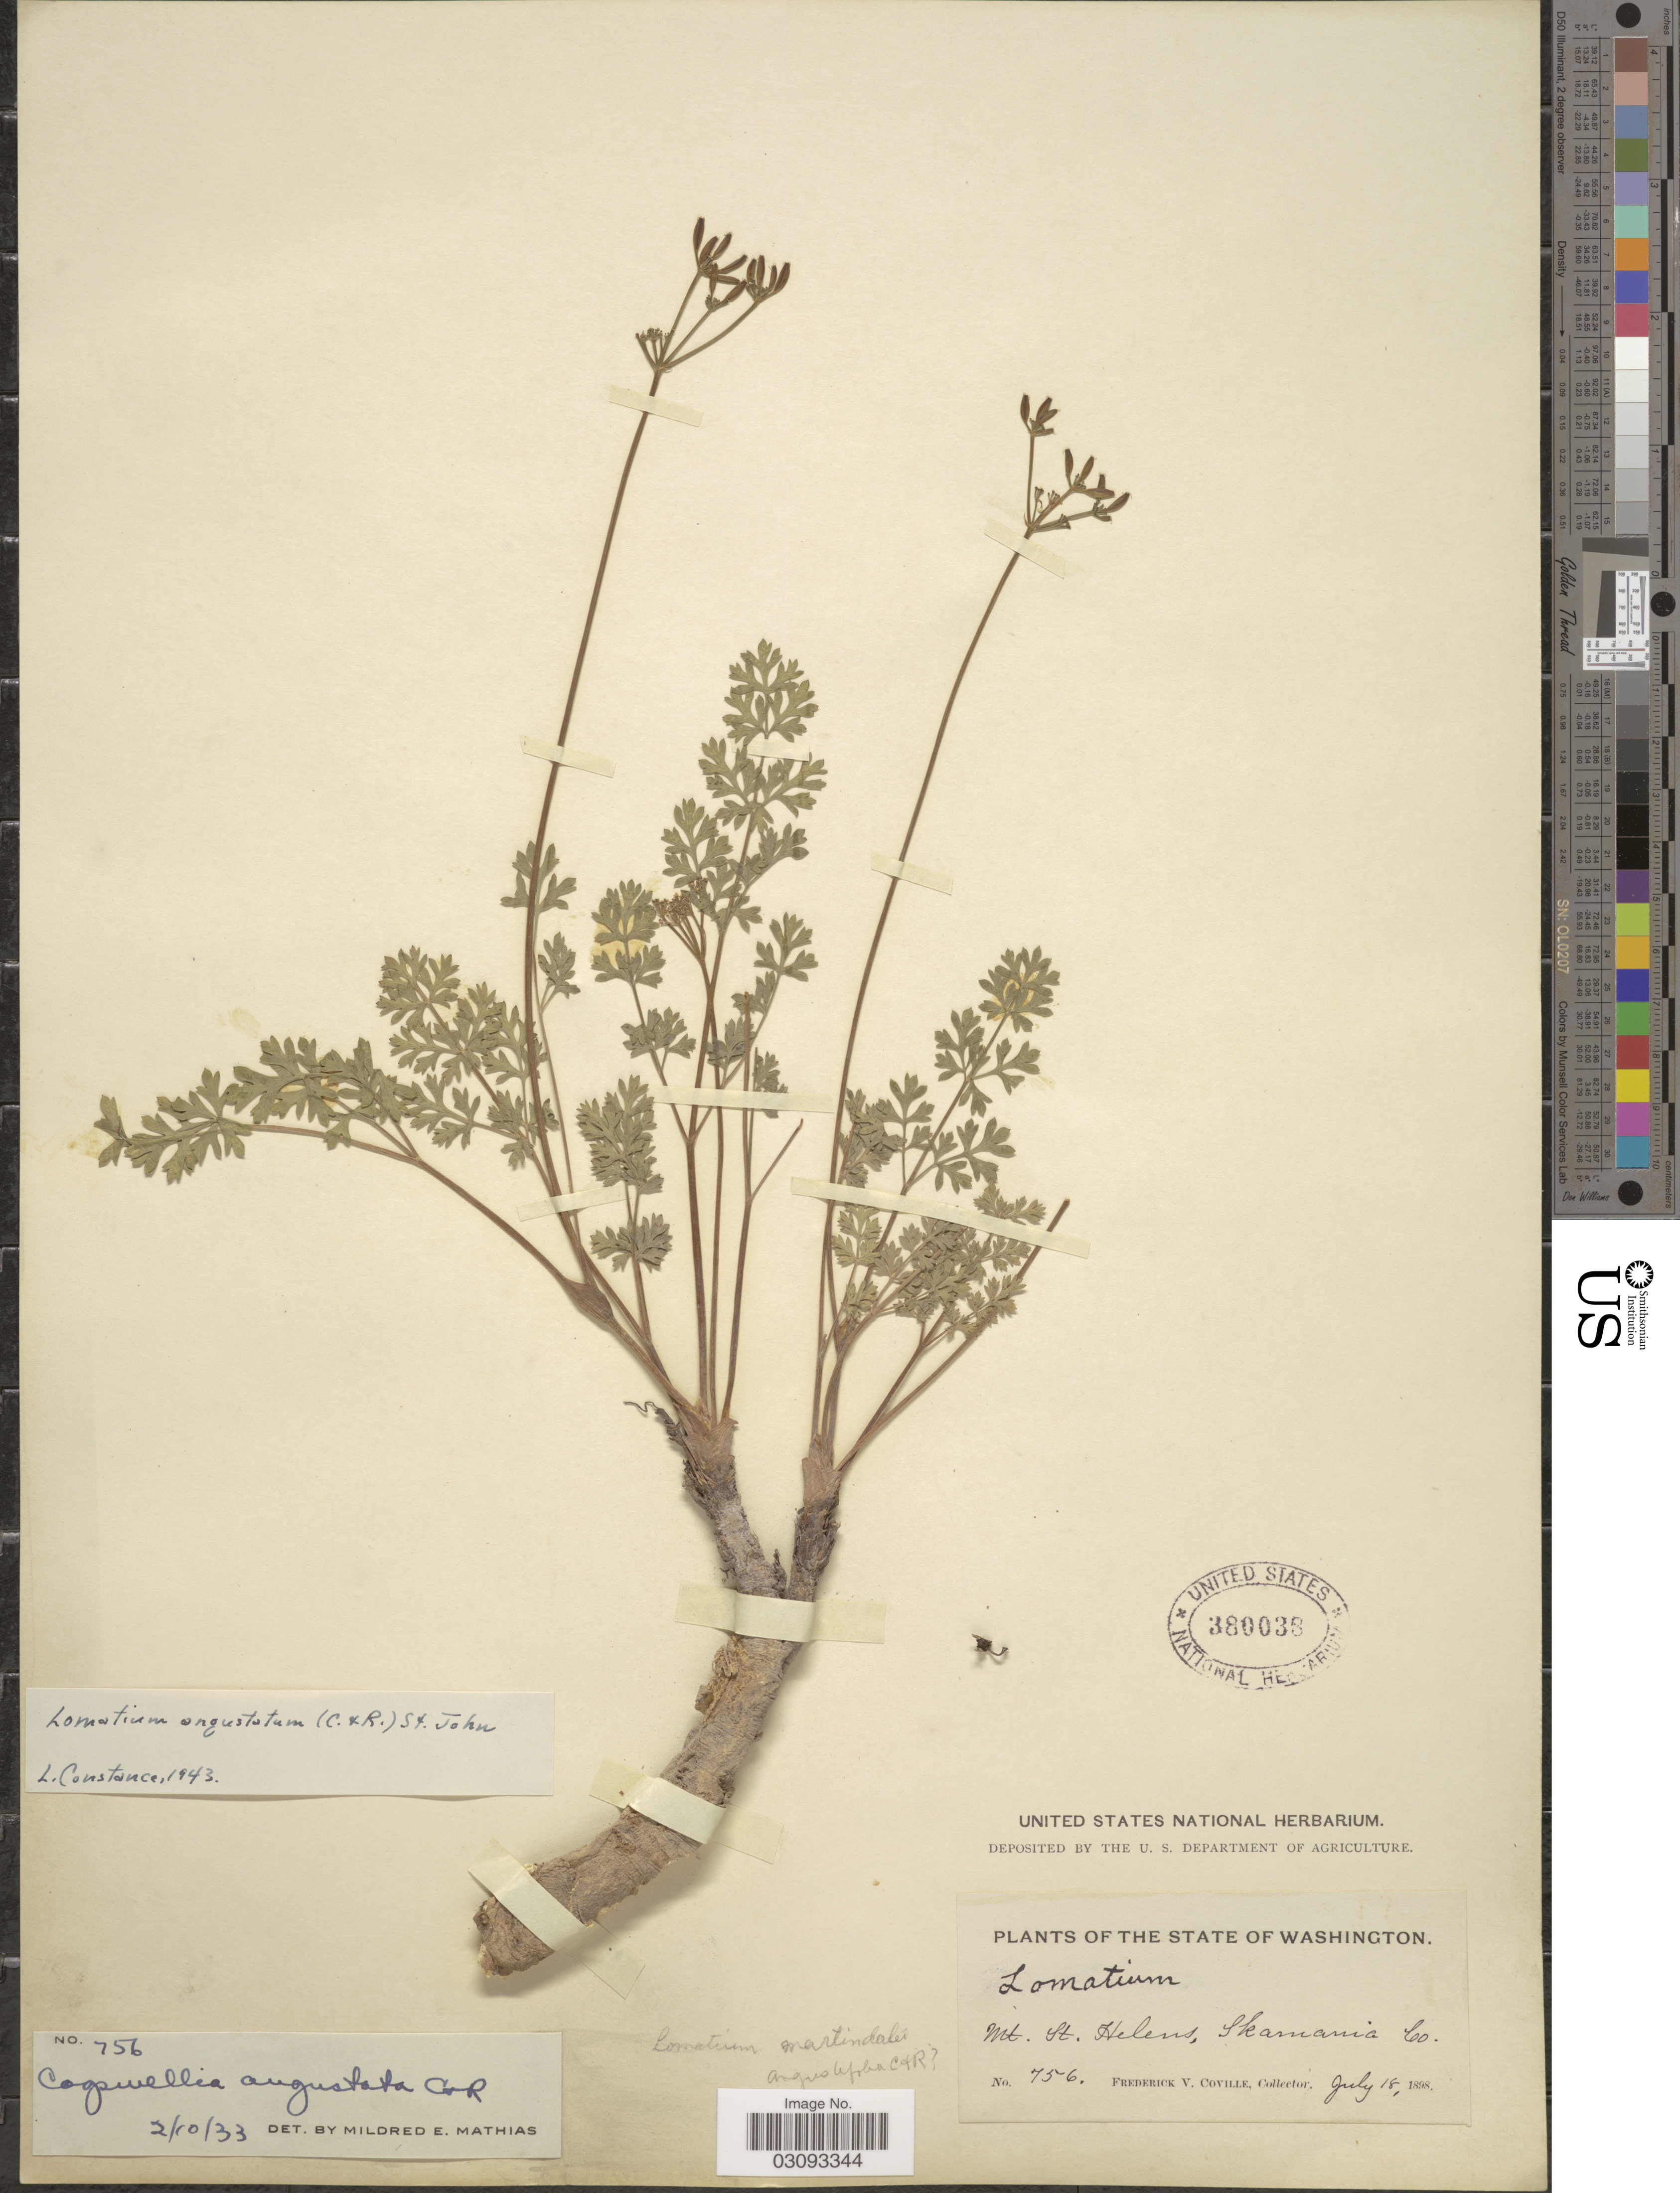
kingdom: Plantae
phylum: Tracheophyta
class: Magnoliopsida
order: Apiales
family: Apiaceae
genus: Lomatium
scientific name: Lomatium angustatum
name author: (J.M. Coult. & Rose) H. St. John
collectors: F. V. Coville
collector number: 756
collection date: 1898-07-18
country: United States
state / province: Washington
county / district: Skamania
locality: Mt. St. Helens, Skamania Co.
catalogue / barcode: US 380038